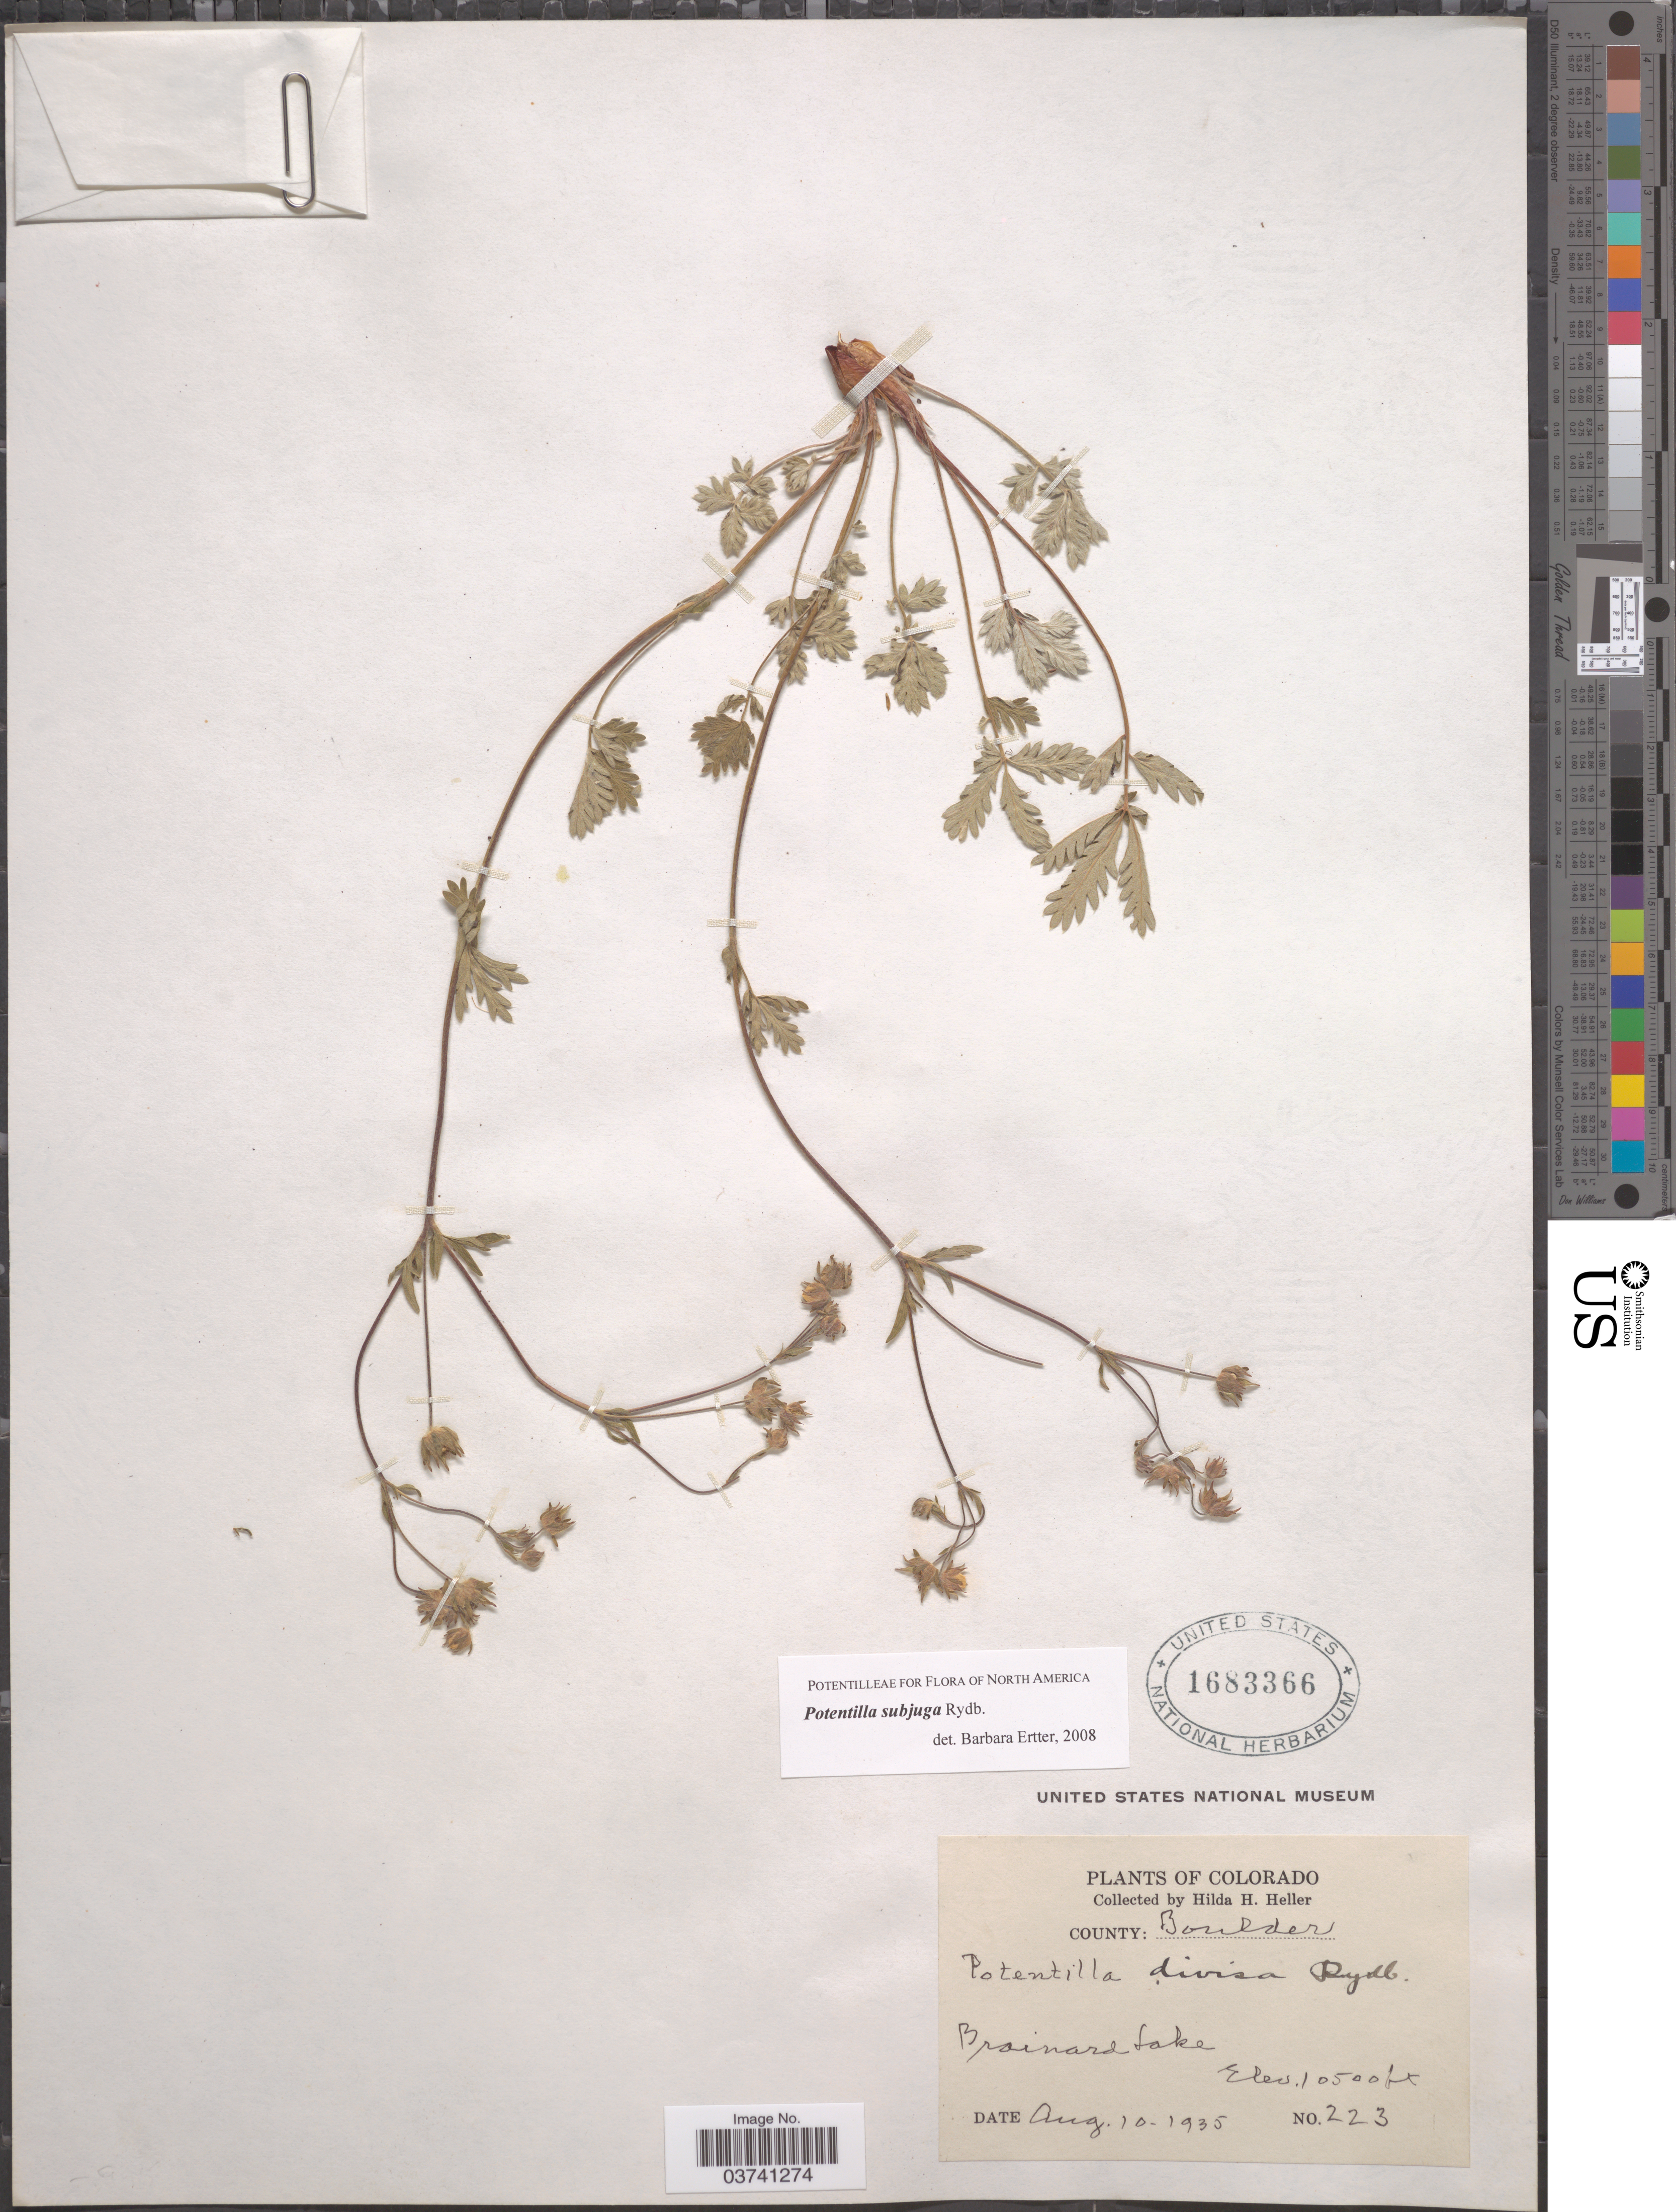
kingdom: Plantae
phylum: Tracheophyta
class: Magnoliopsida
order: Rosales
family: Rosaceae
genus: Potentilla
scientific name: Potentilla subjuga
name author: Rydb.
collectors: H. H. Heller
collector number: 223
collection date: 1935-08-10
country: United States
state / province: Colorado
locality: Boulder County. Brainard Lake.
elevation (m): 3200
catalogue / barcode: US 1683366